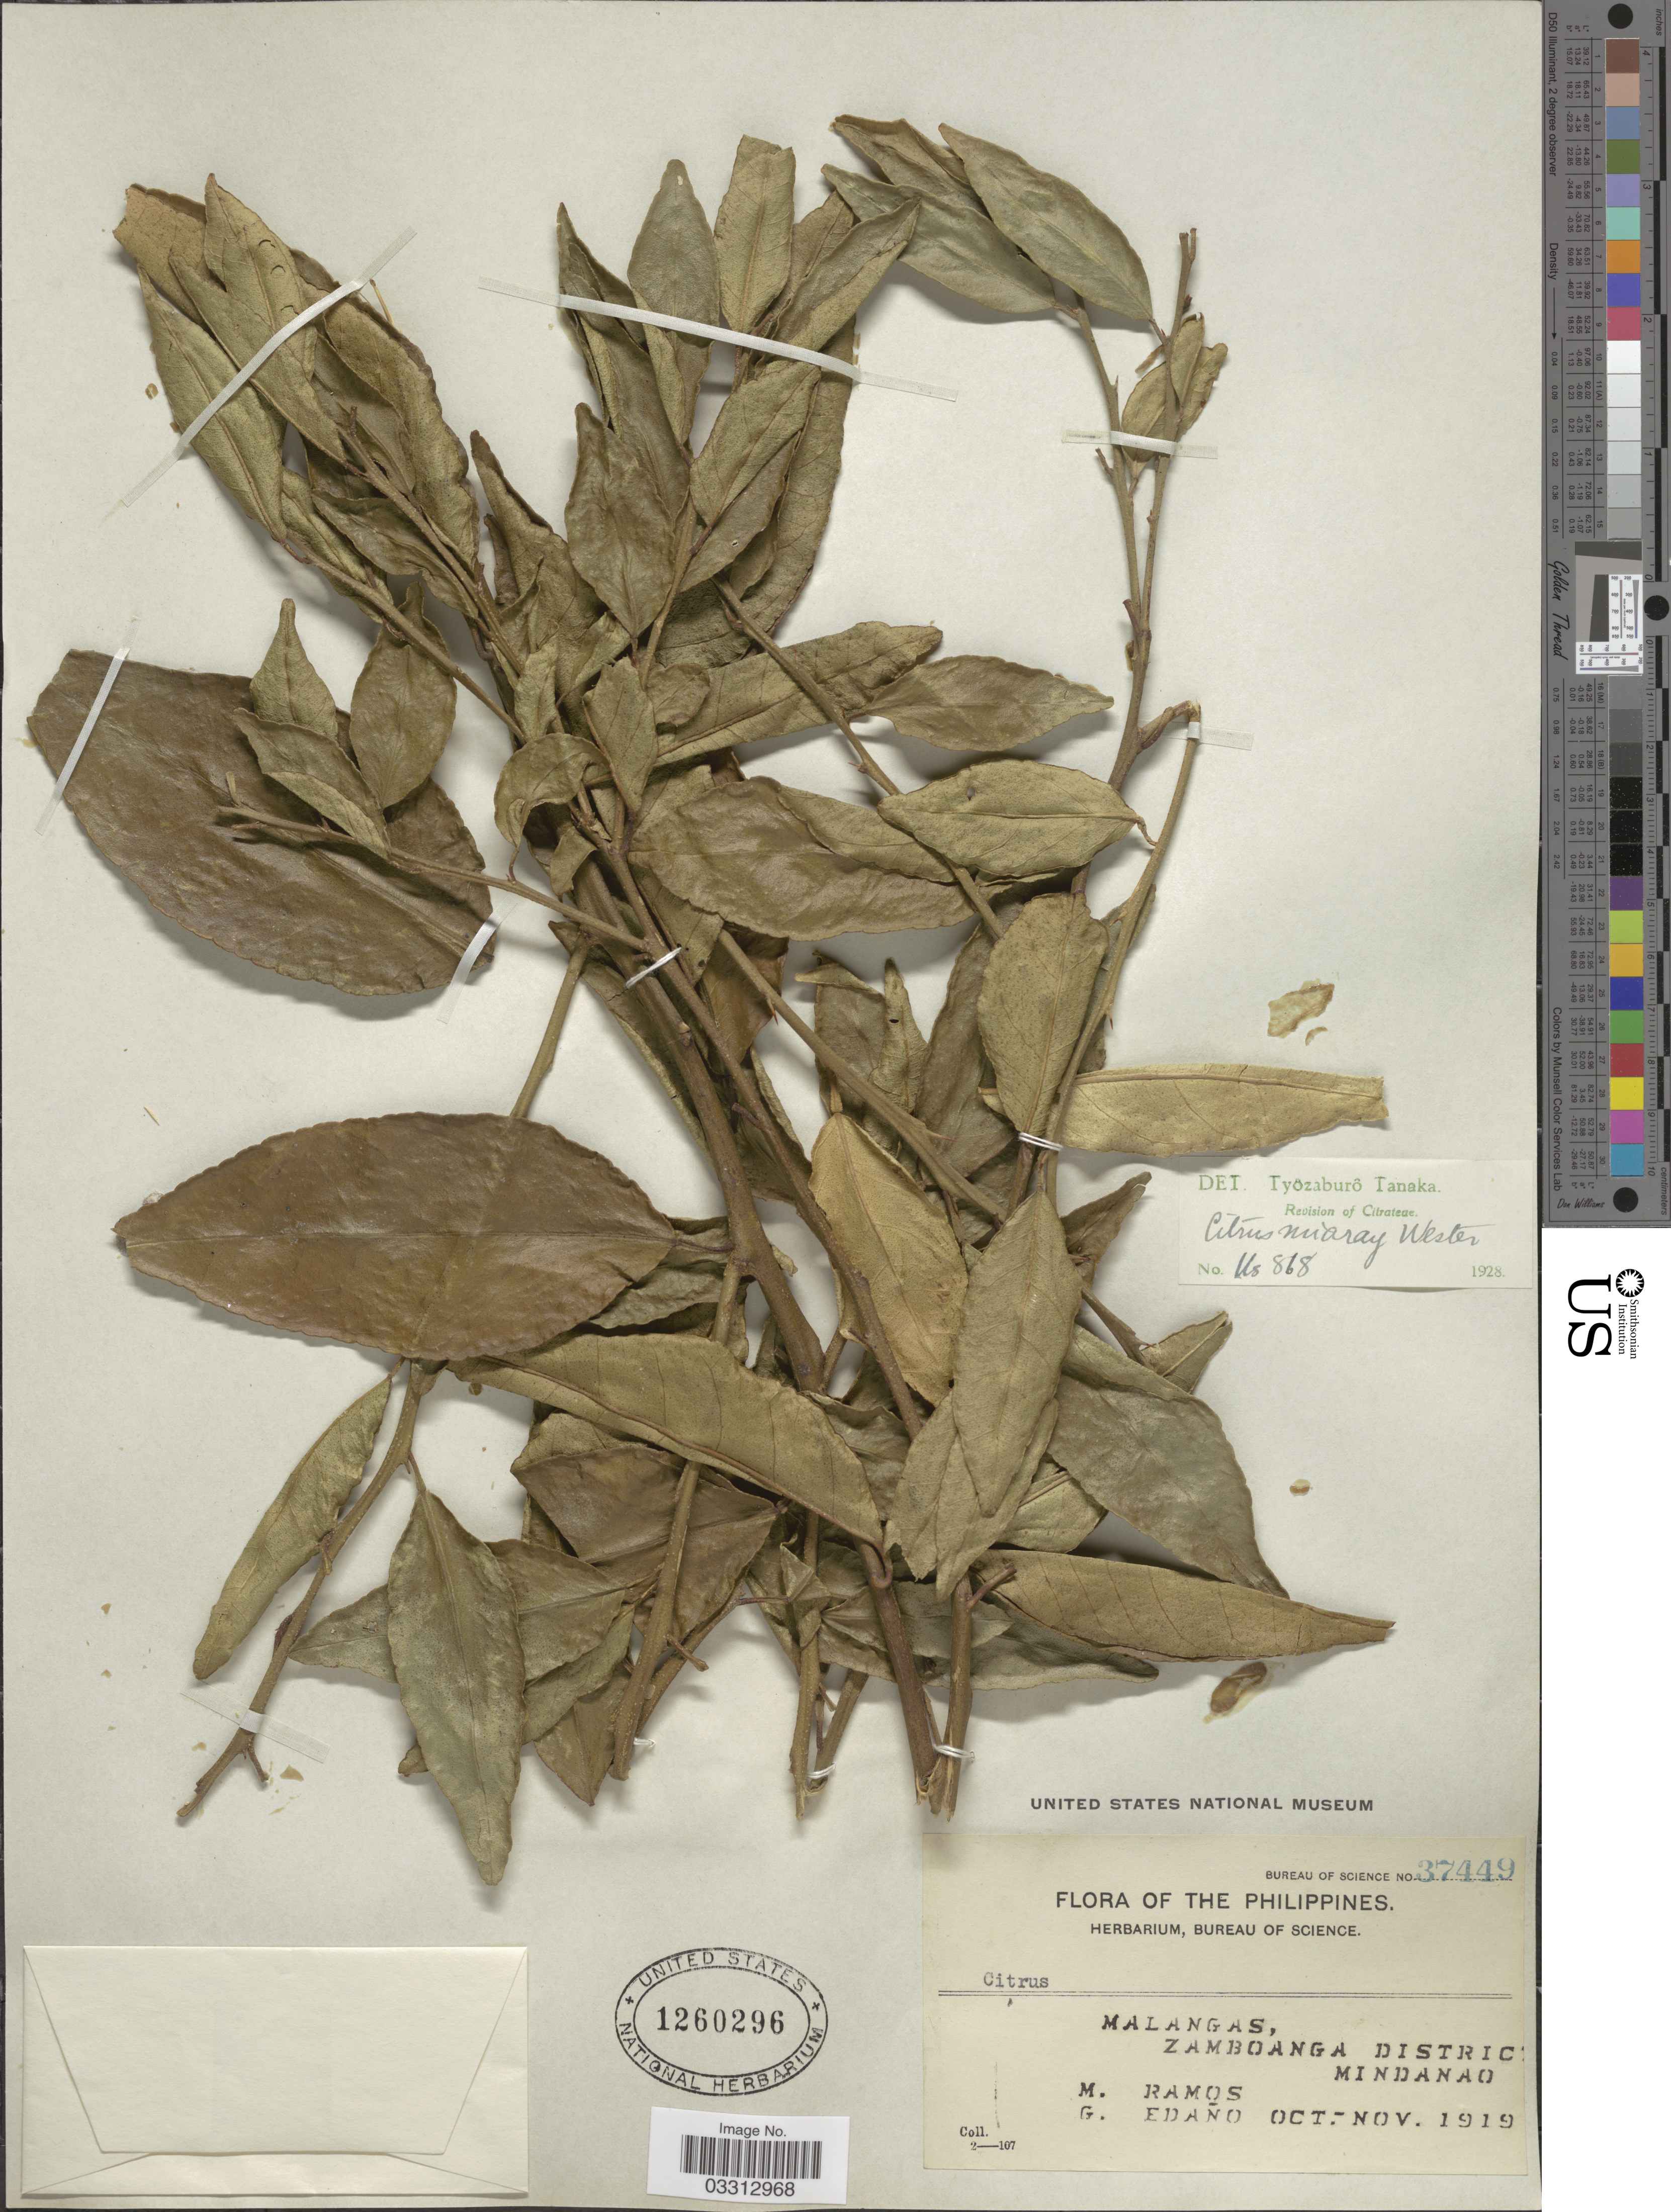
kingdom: Plantae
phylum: Tracheophyta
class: Magnoliopsida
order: Sapindales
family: Rutaceae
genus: Citrus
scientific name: Citrus miaray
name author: Wester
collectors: M. Ramos & G. Edaño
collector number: Bureau of Science 37449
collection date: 1919-10/1919-11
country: Philippines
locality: Malangas, Zamboanga District. Mindanao.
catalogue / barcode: US 1260296